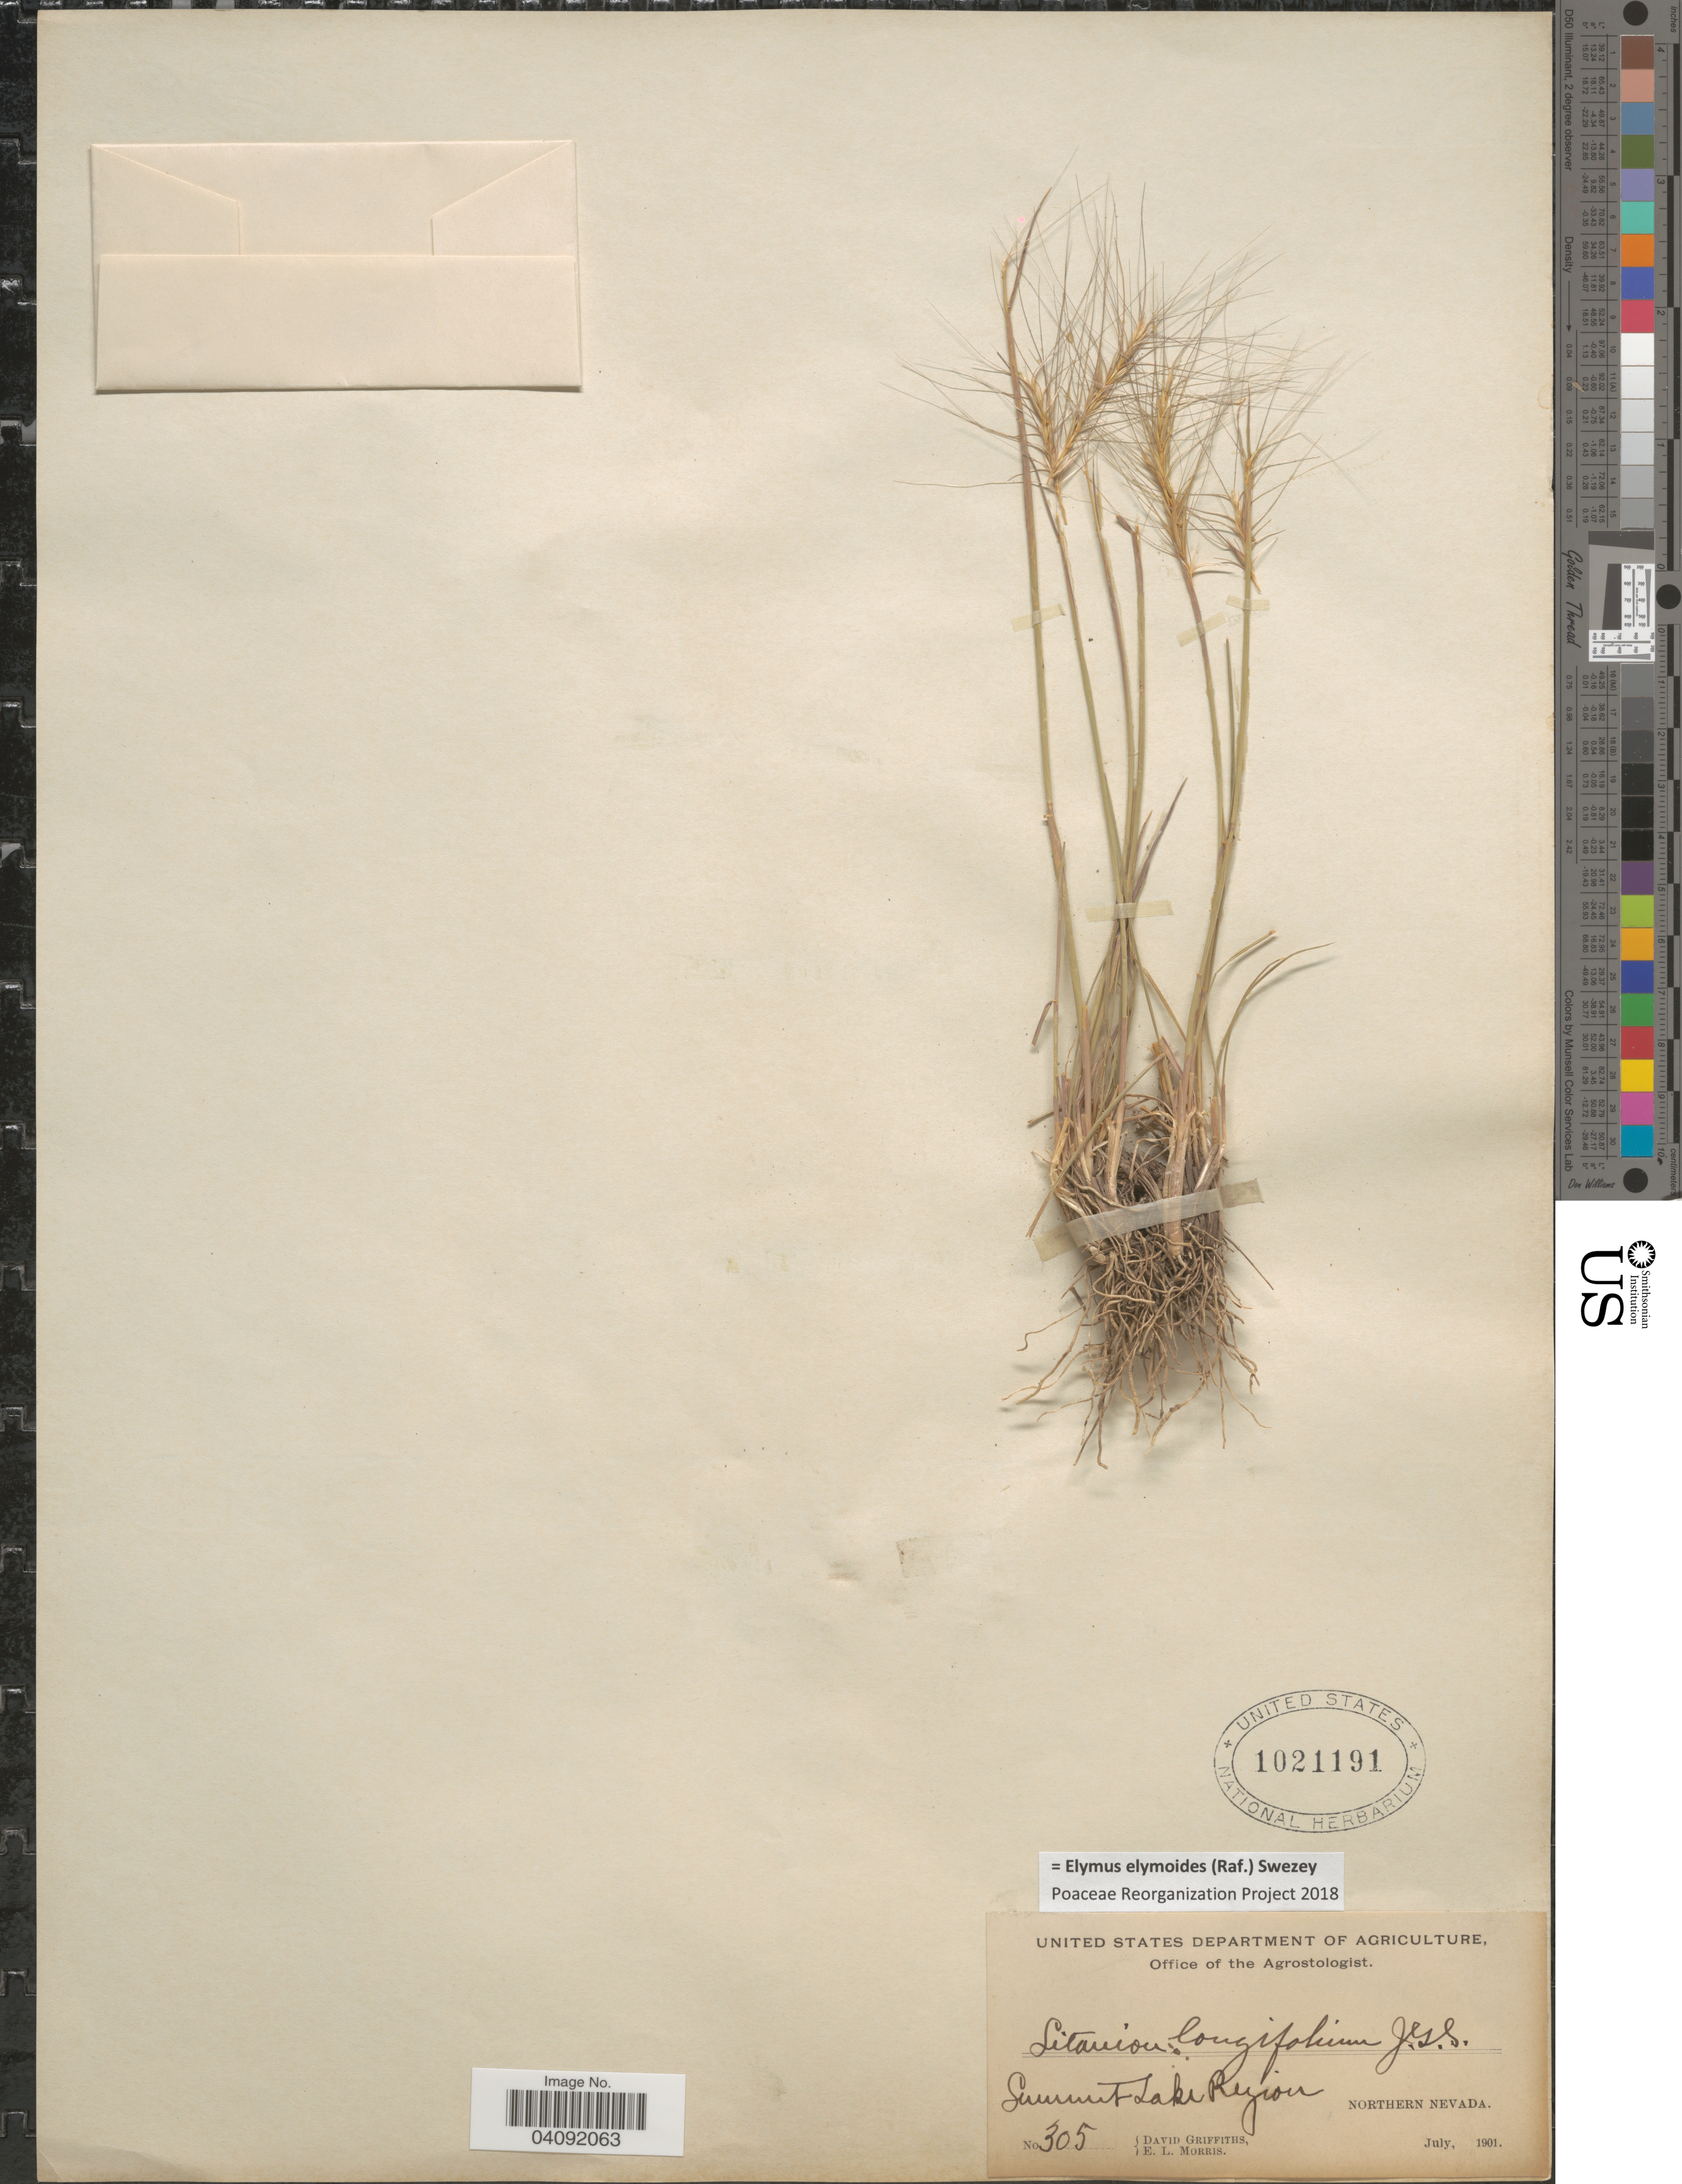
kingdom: Plantae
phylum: Tracheophyta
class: Liliopsida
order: Poales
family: Poaceae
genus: Elymus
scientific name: Elymus elymoides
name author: (Raf.) Swezey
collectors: D. Griffiths & E. Morris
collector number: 305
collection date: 1901-07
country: United States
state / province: Nevada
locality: Summit Lake Region. Northern Nevada.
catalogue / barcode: US 1021191